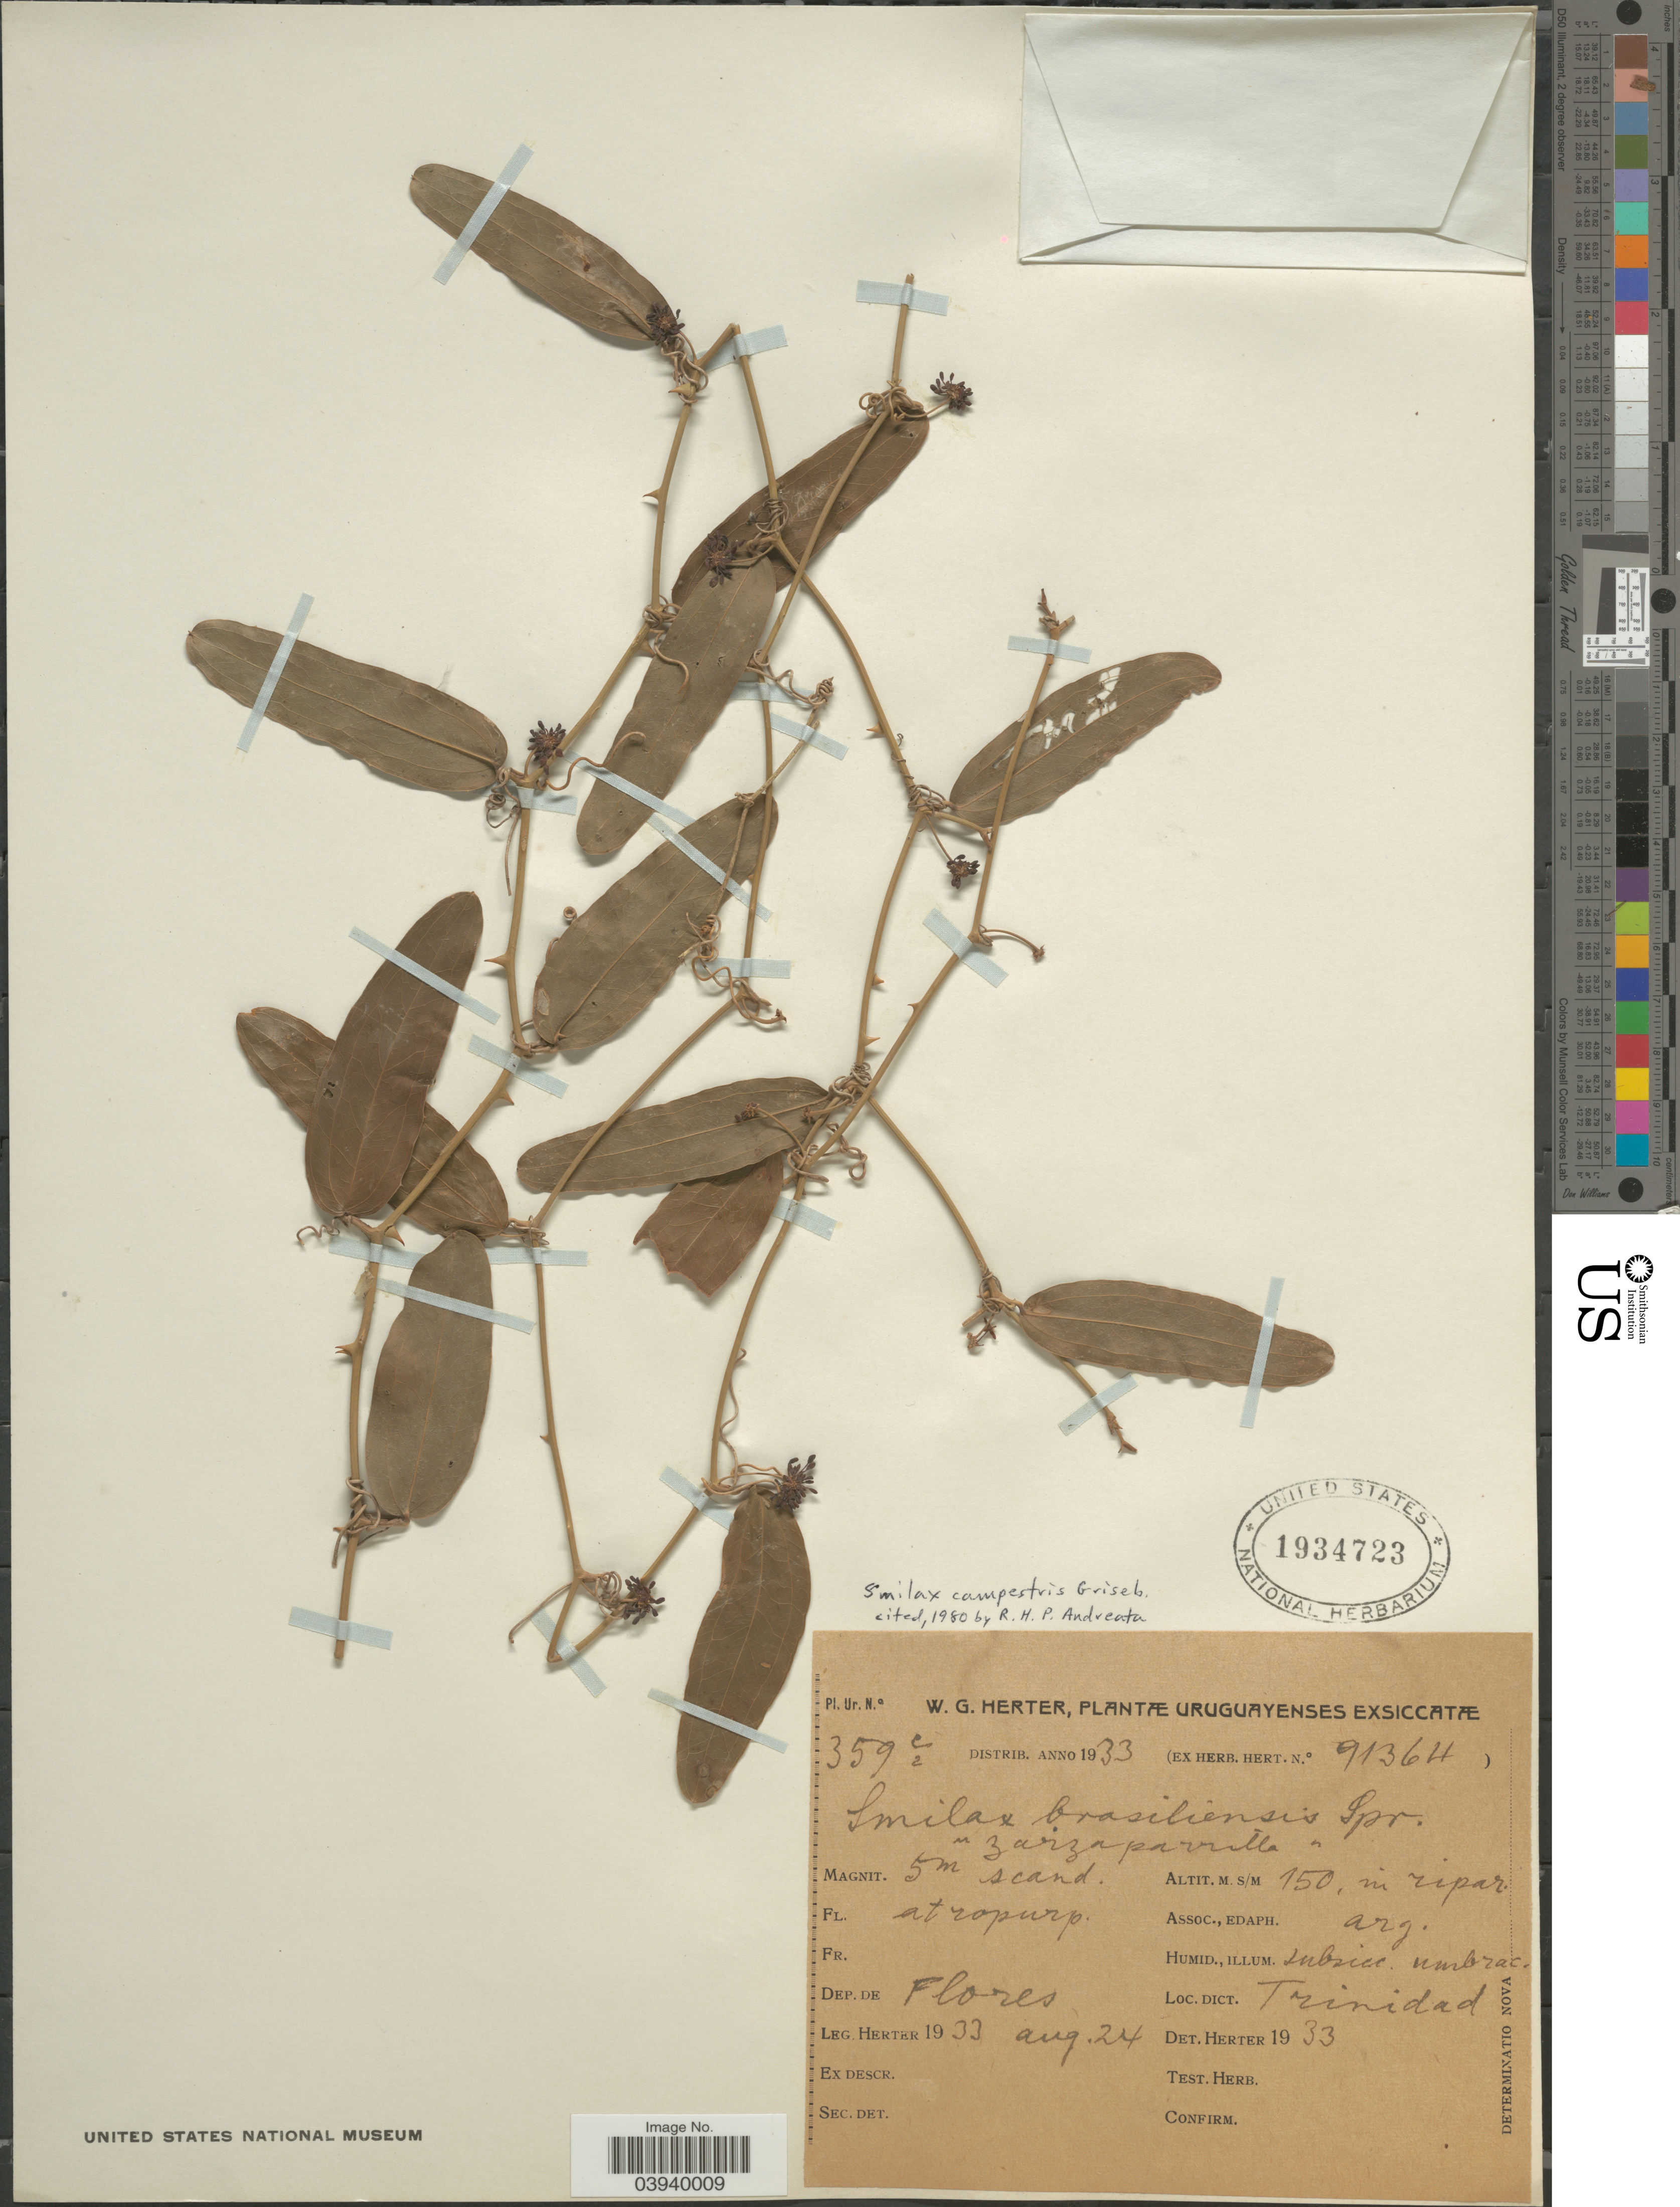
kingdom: Plantae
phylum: Tracheophyta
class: Liliopsida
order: Liliales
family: Smilacaceae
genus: Smilax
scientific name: Smilax campestris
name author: Griseb.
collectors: W. G. Herter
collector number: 359c/91364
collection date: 1933-08-24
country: Uruguay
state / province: Flores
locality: Dep. de Flores. Loc. Dict. Trinidad.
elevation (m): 150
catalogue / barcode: US 1934723